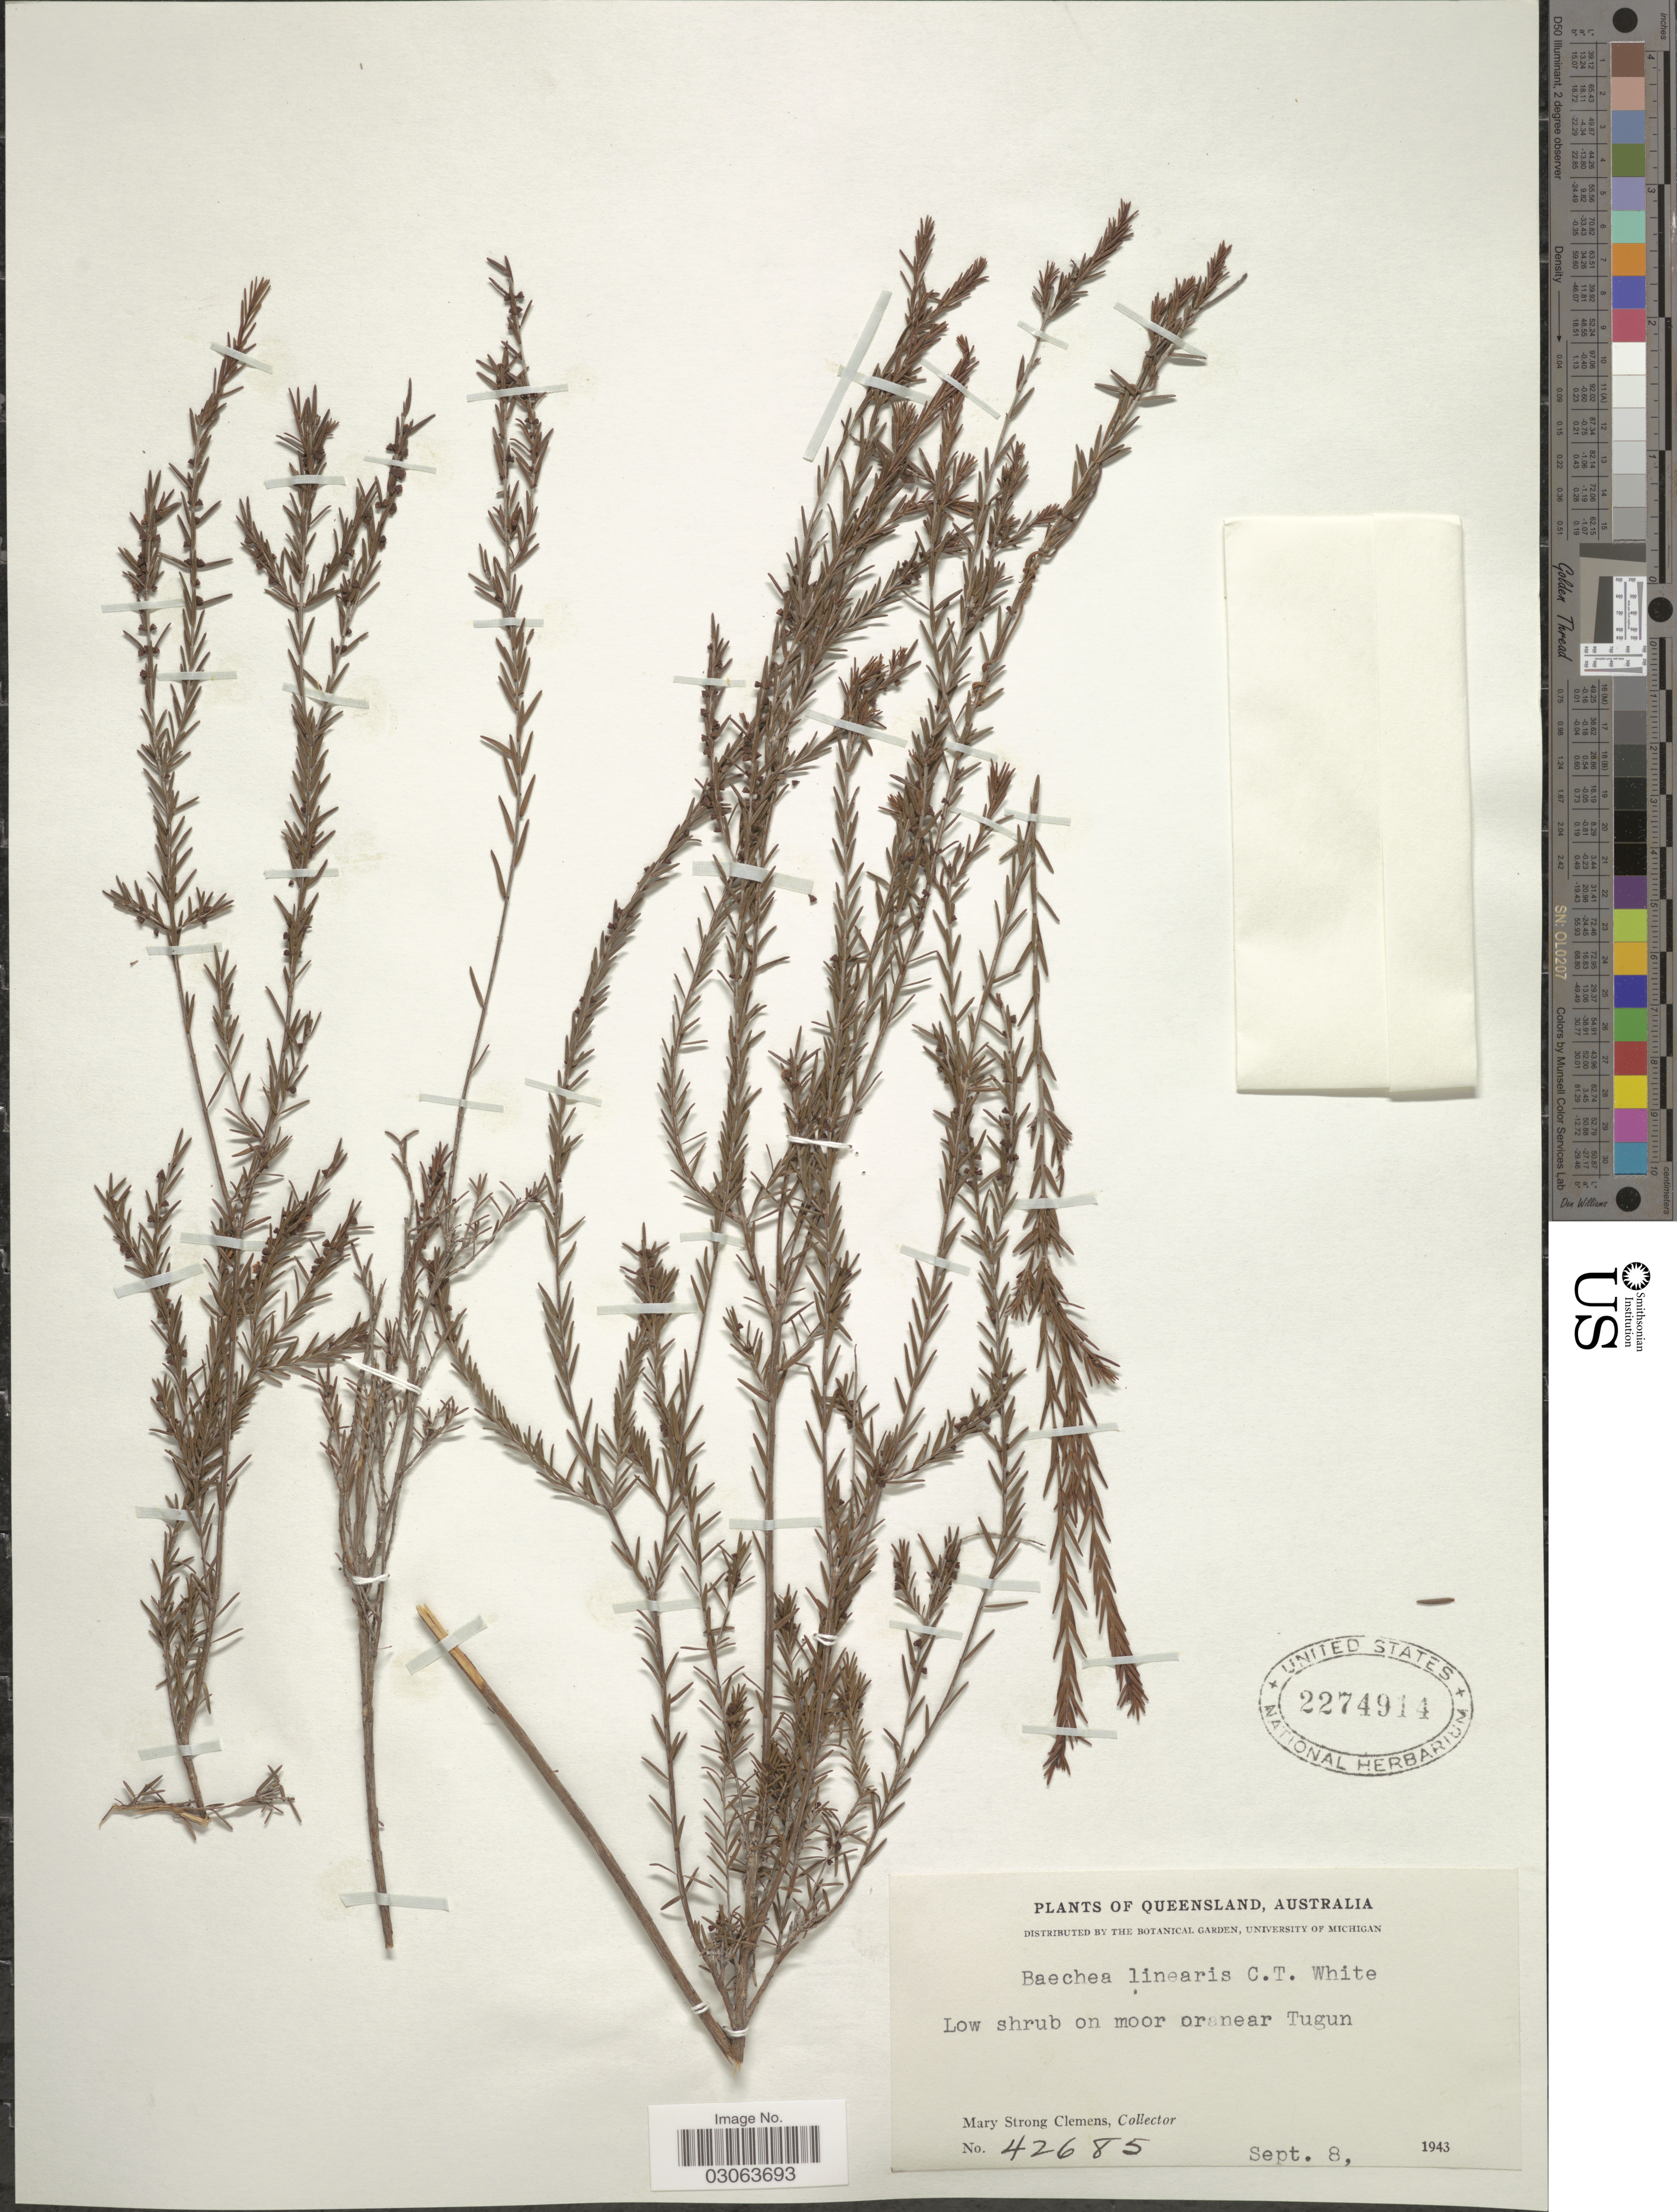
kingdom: Plantae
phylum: Tracheophyta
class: Magnoliopsida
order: Myrtales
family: Myrtaceae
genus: Baeckea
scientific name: Baeckea linearis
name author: C.T. White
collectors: M. S. Clemens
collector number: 42685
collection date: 1943-09-08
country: Australia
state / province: Queensland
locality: Low shrub on moor or near Tugun.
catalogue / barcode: US 2274914